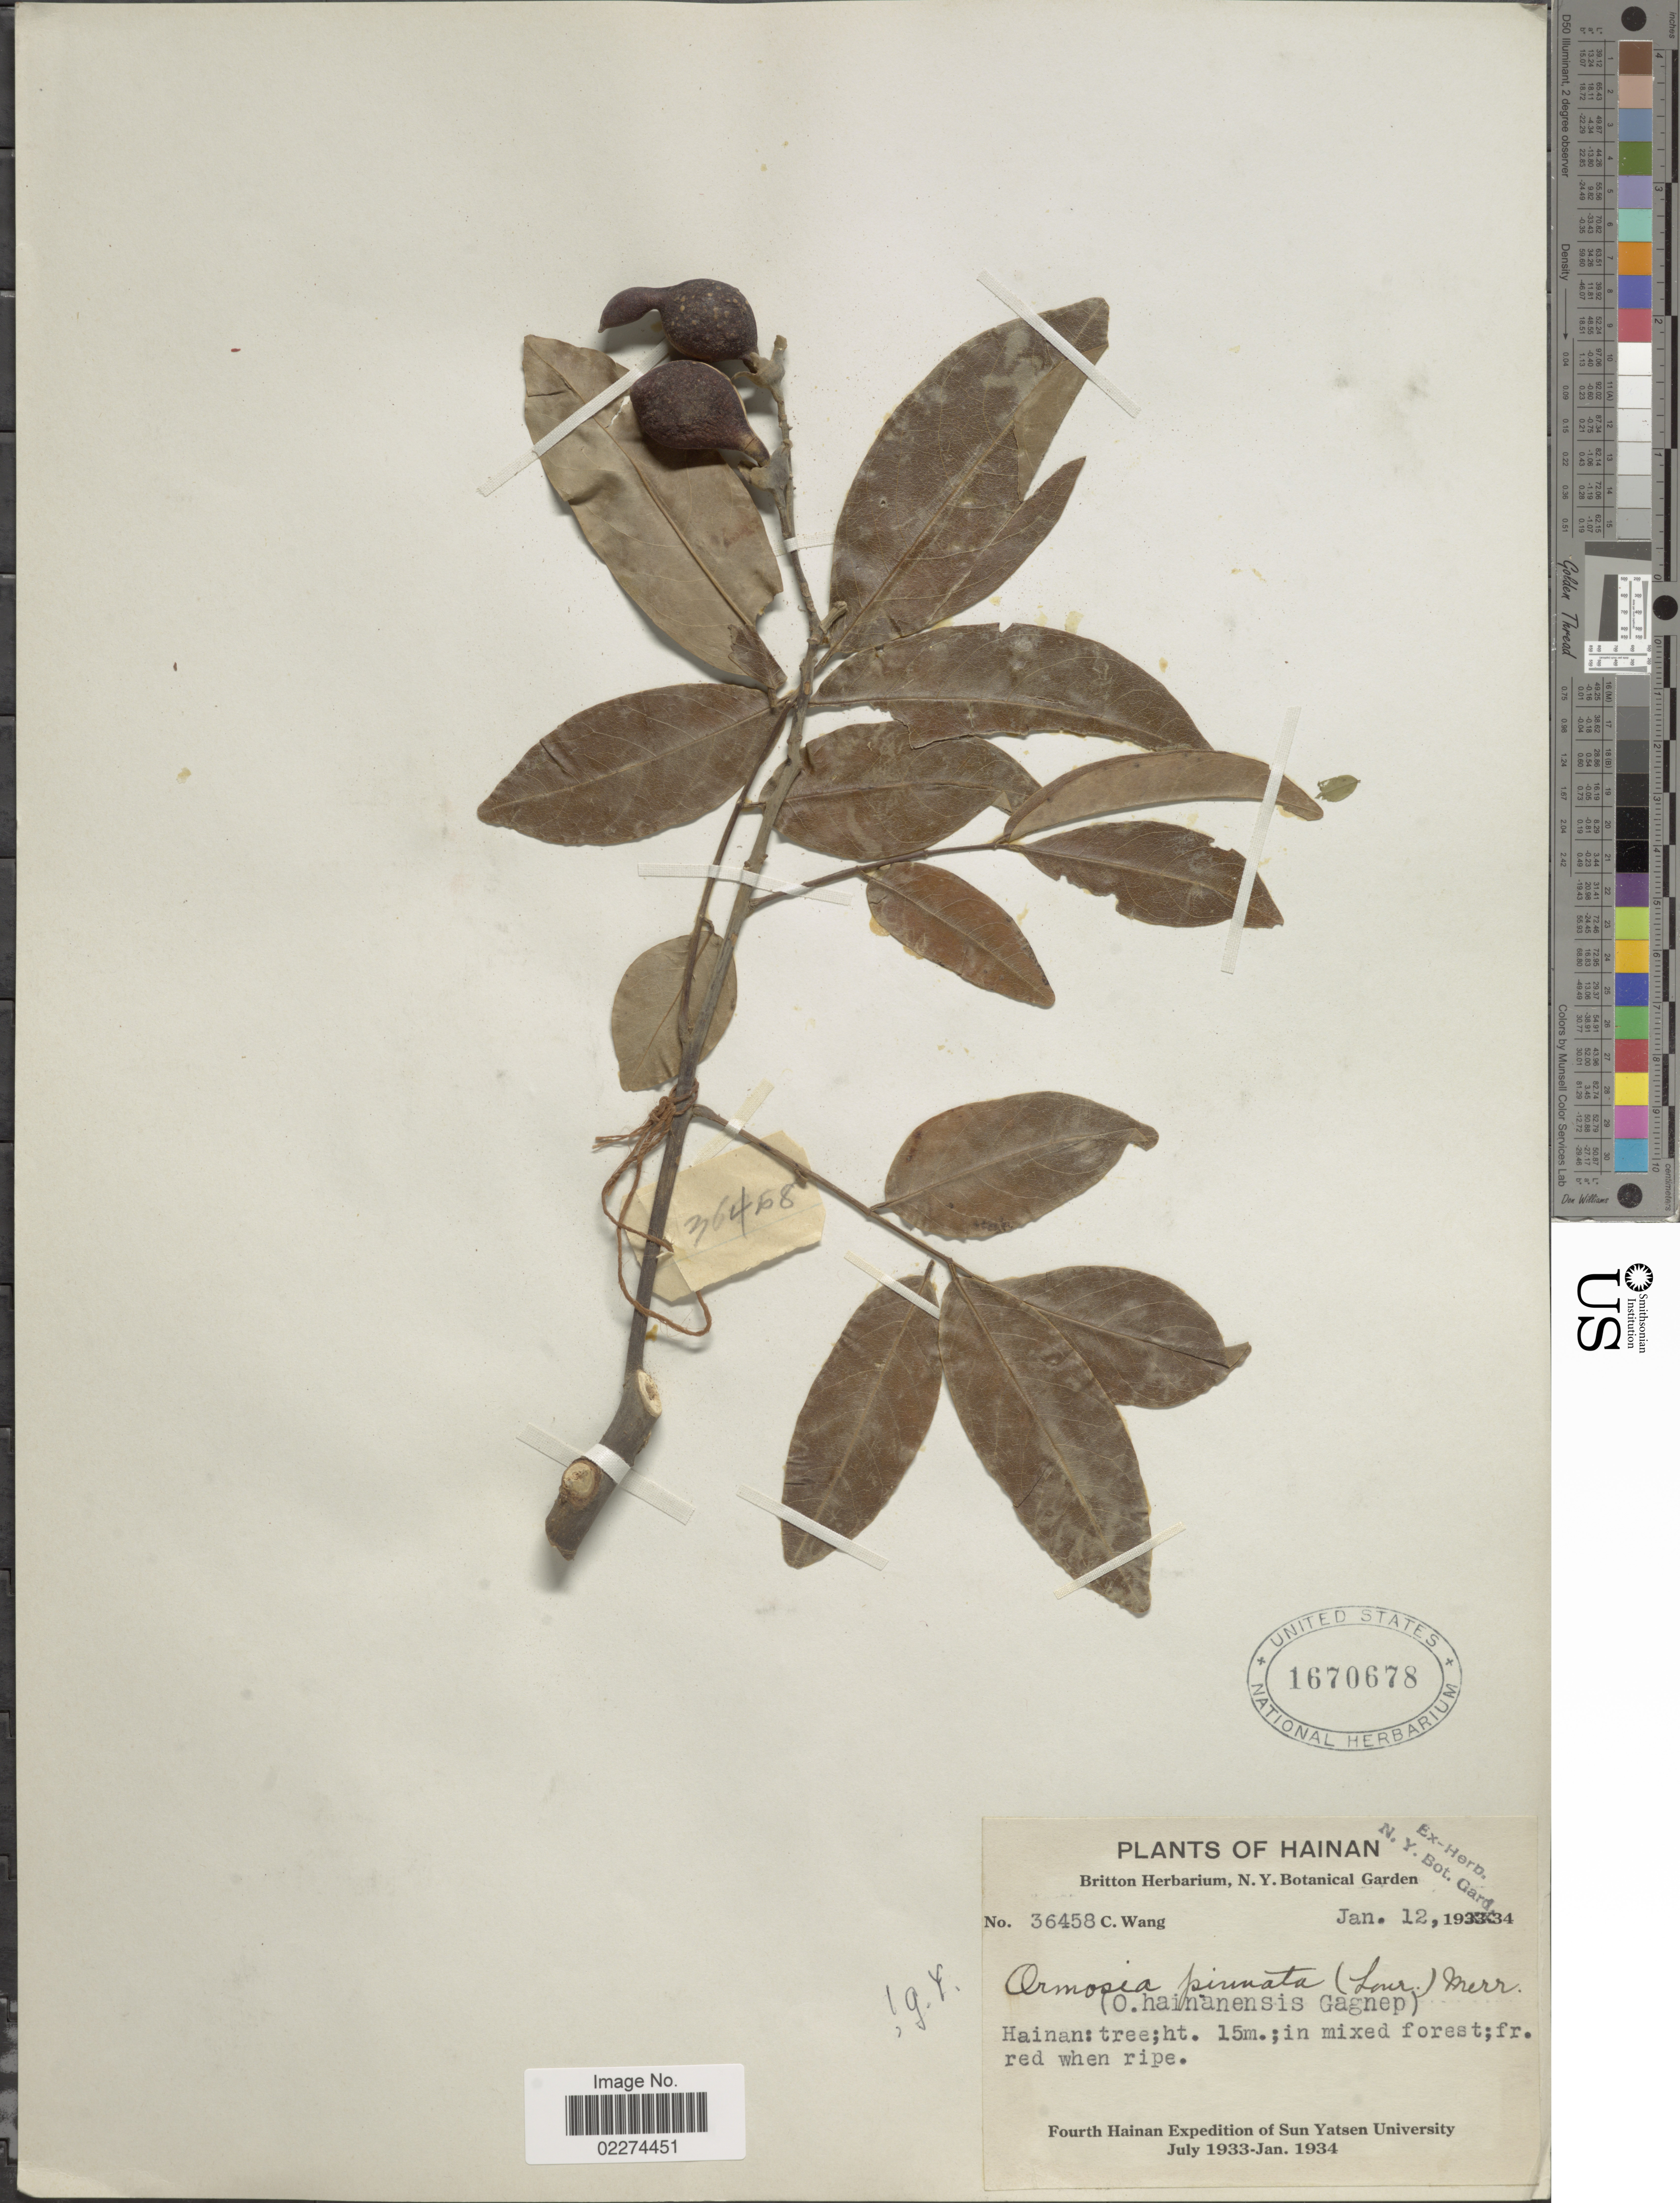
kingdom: Plantae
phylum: Tracheophyta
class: Magnoliopsida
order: Fabales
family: Fabaceae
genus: Ormosia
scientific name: Ormosia pinnata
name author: (Lour.) Merr.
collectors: C. Wang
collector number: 36458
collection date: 1934-01-12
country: China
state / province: Hainan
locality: Hainan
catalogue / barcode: US 1670678